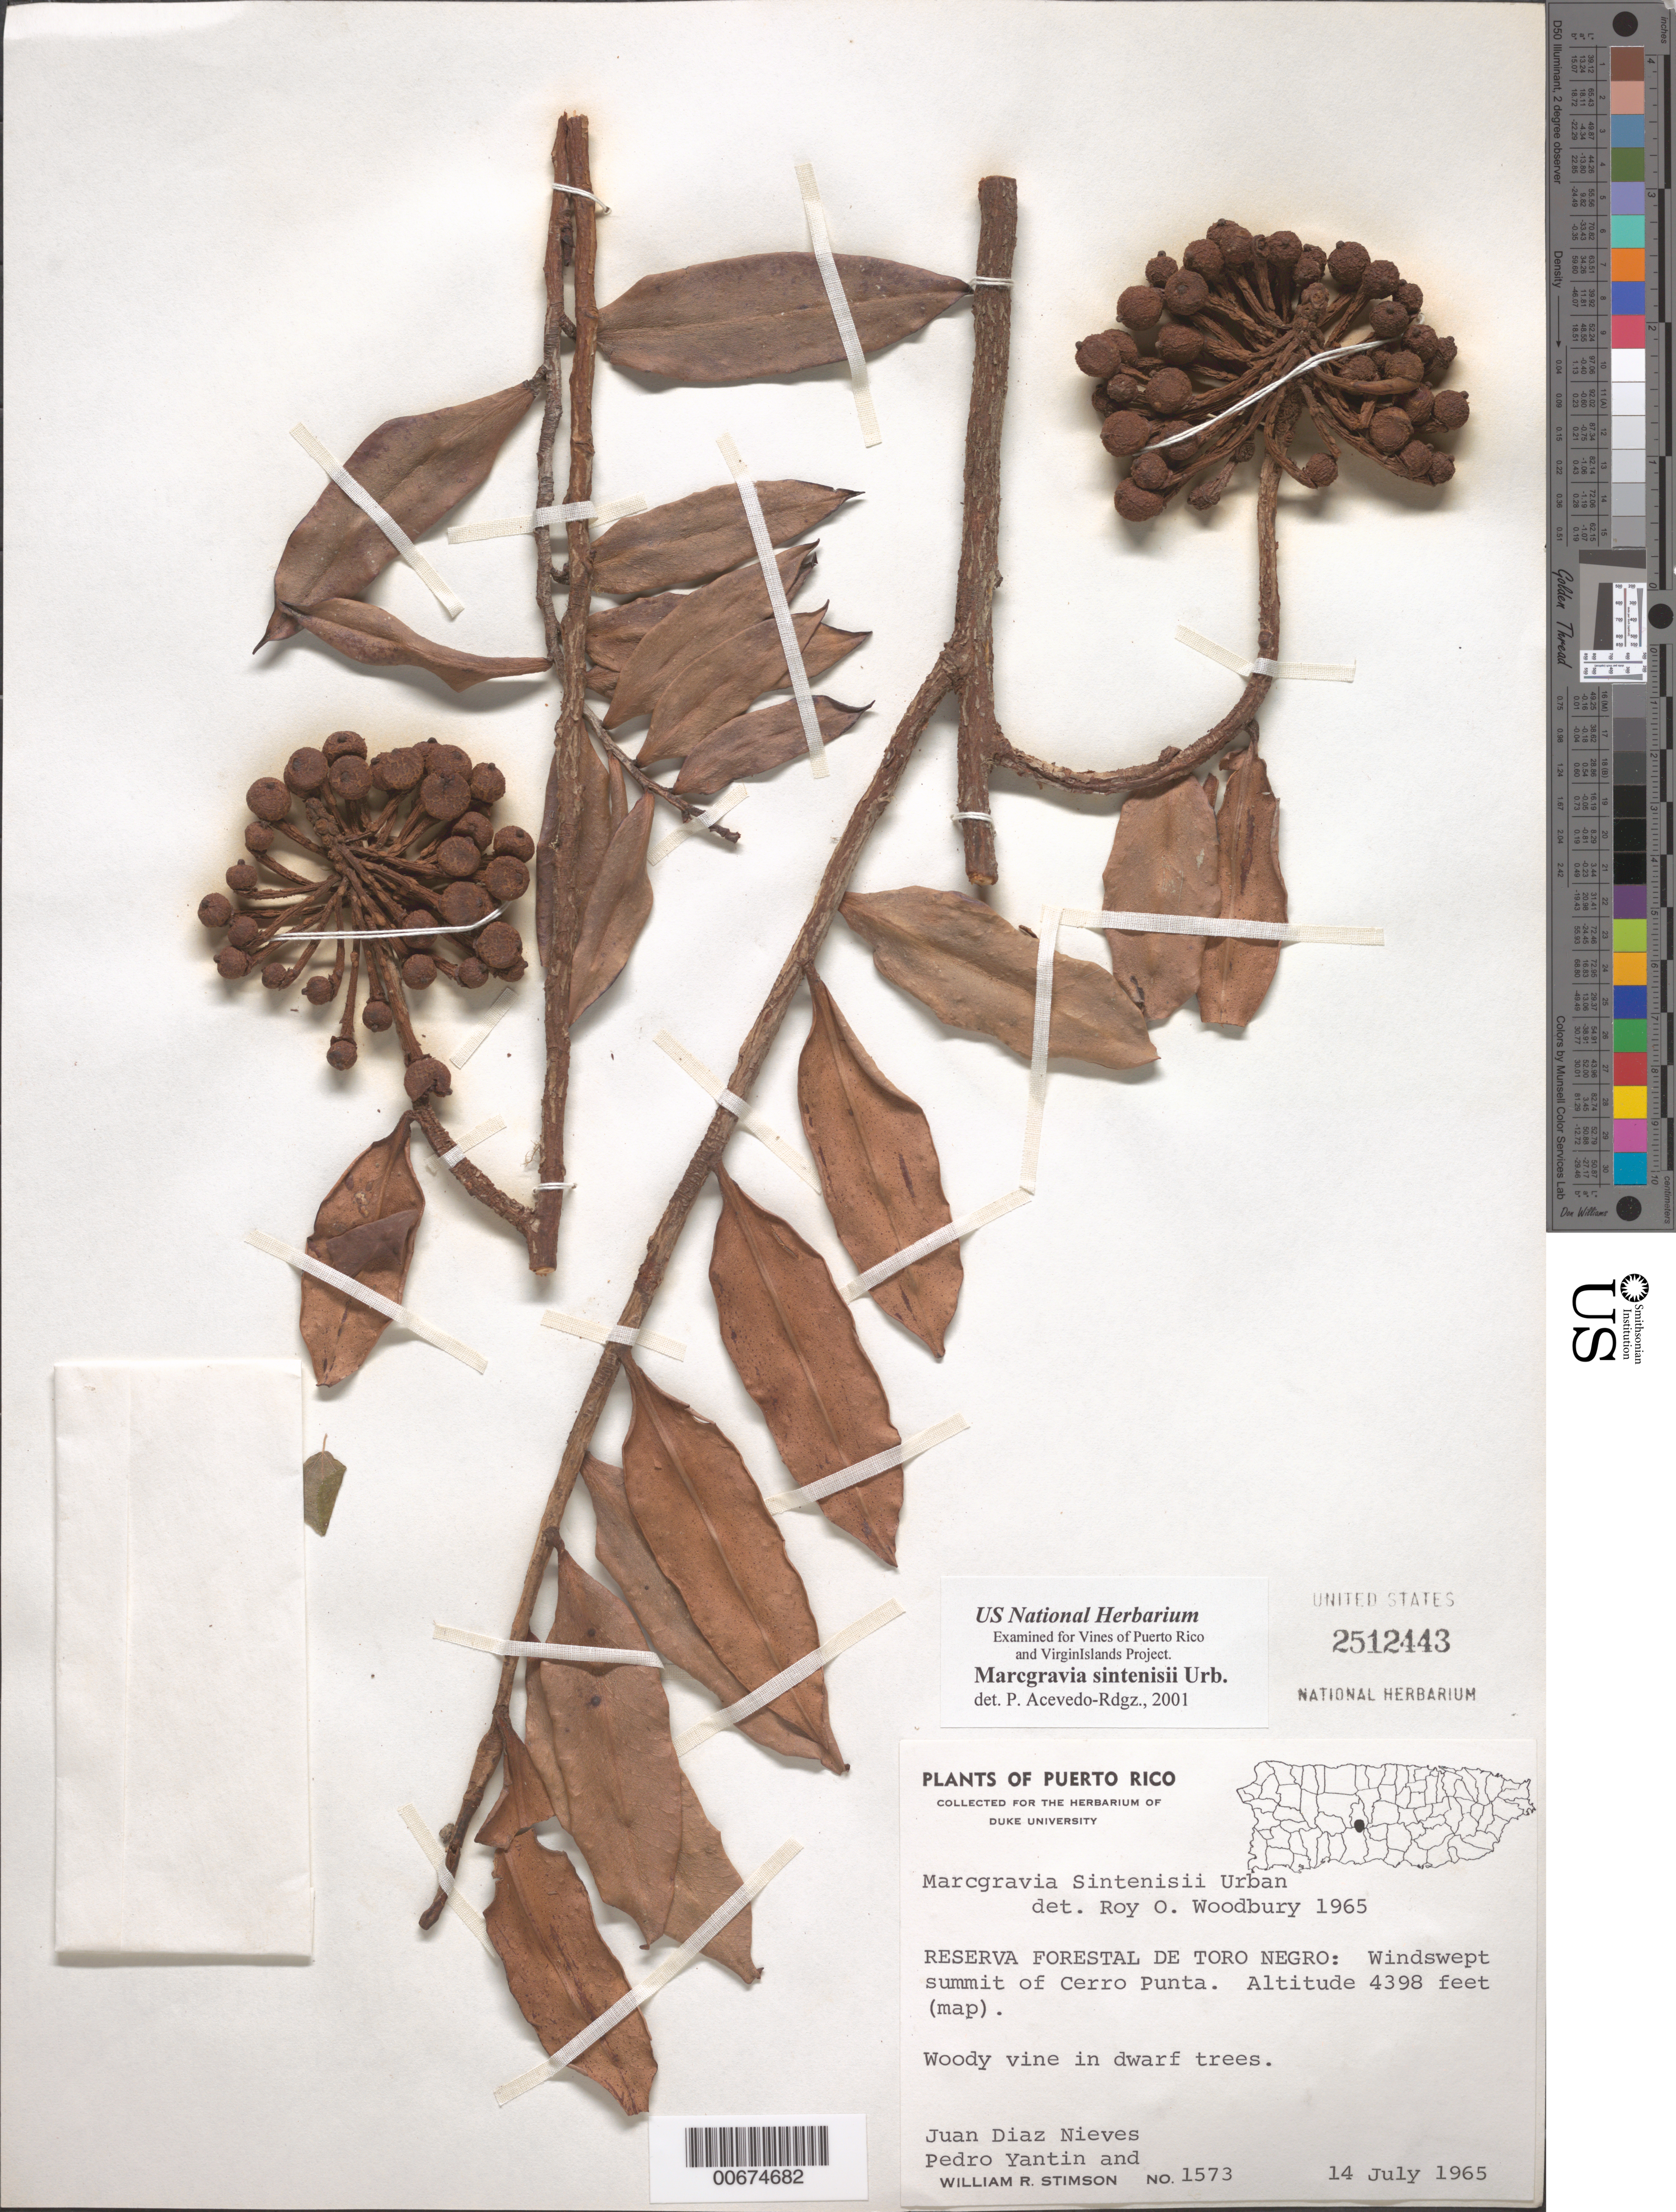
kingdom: Plantae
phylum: Tracheophyta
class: Magnoliopsida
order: Ericales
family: Marcgraviaceae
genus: Marcgravia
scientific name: Marcgravia sintenisii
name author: Urb.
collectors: J. Nieves & et al.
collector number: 1573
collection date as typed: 14 Jul 1965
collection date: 1965-07-14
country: Puerto Rico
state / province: Jayuya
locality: Reserva Forestal de Toro Negro, summit of Cerro de Punta. Dwarf forest.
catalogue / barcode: US 2512443